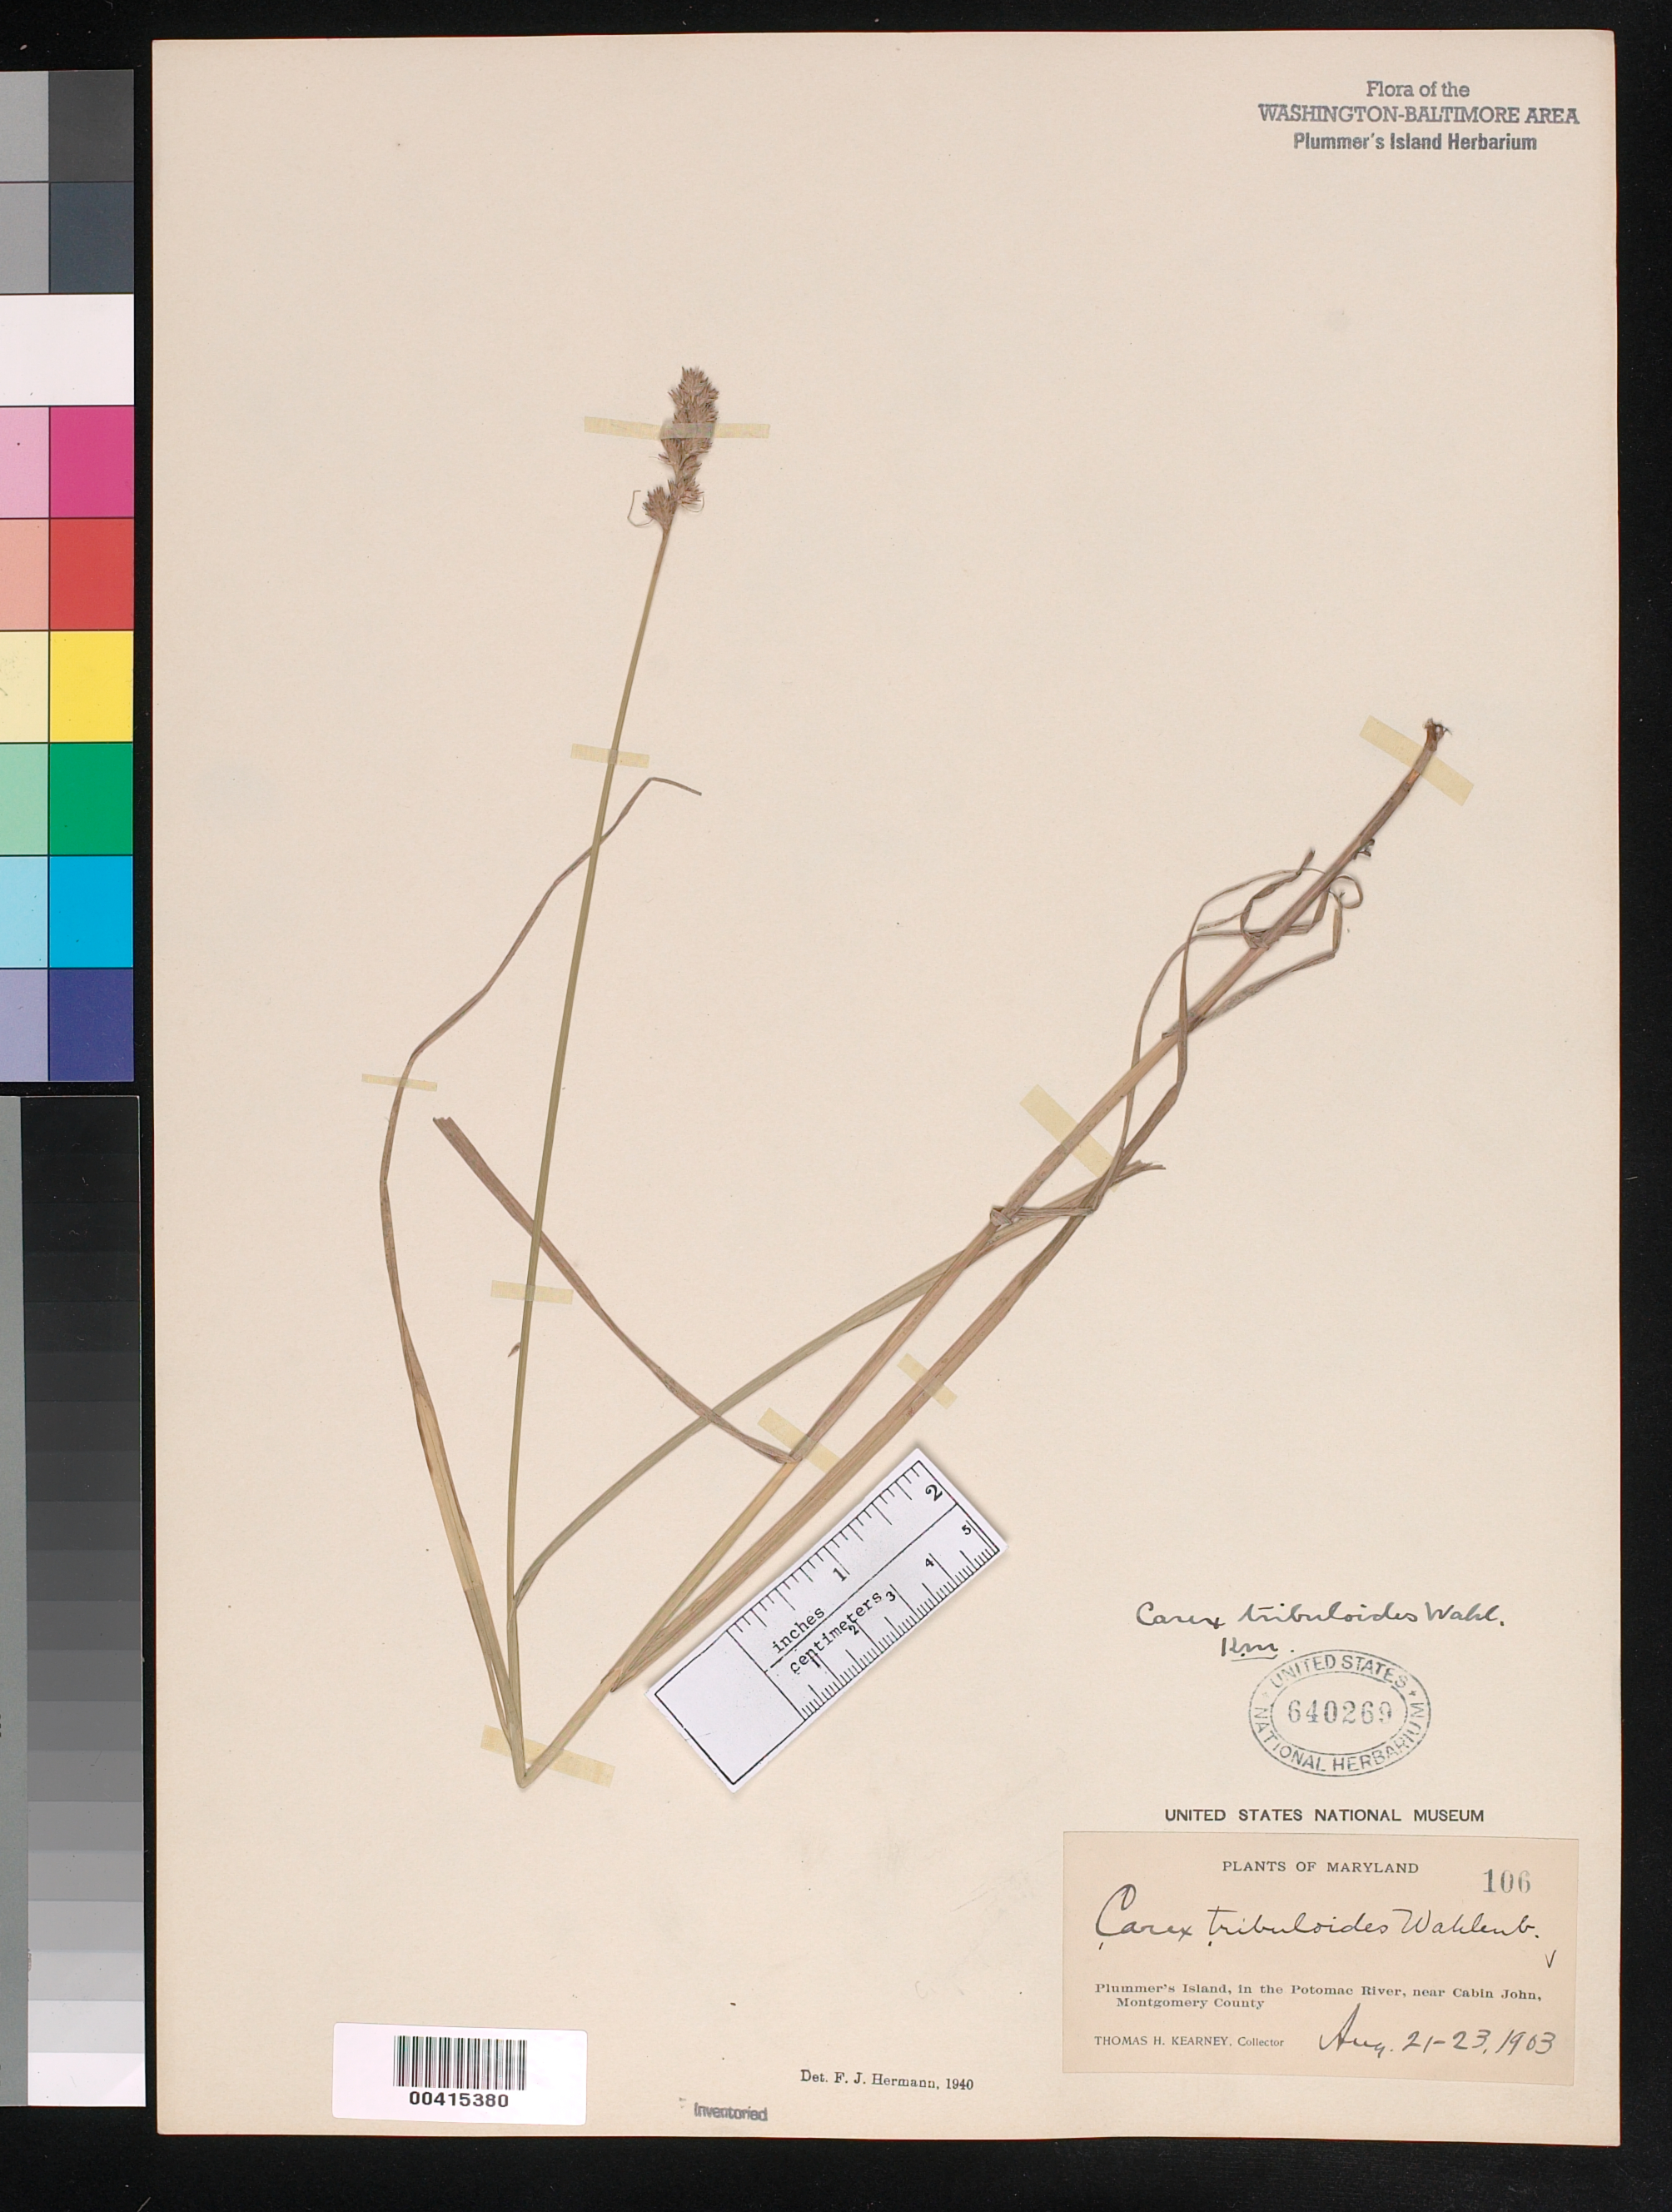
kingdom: Plantae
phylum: Tracheophyta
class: Liliopsida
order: Poales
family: Cyperaceae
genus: Carex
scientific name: Carex tribuloides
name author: Wahlenb.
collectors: T. H. Kearney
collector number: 106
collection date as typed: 21 Aug 1903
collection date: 1903-08-21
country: United States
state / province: Maryland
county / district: Montgomery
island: Plummers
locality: Plummer's Island Plummers Island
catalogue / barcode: US 640269